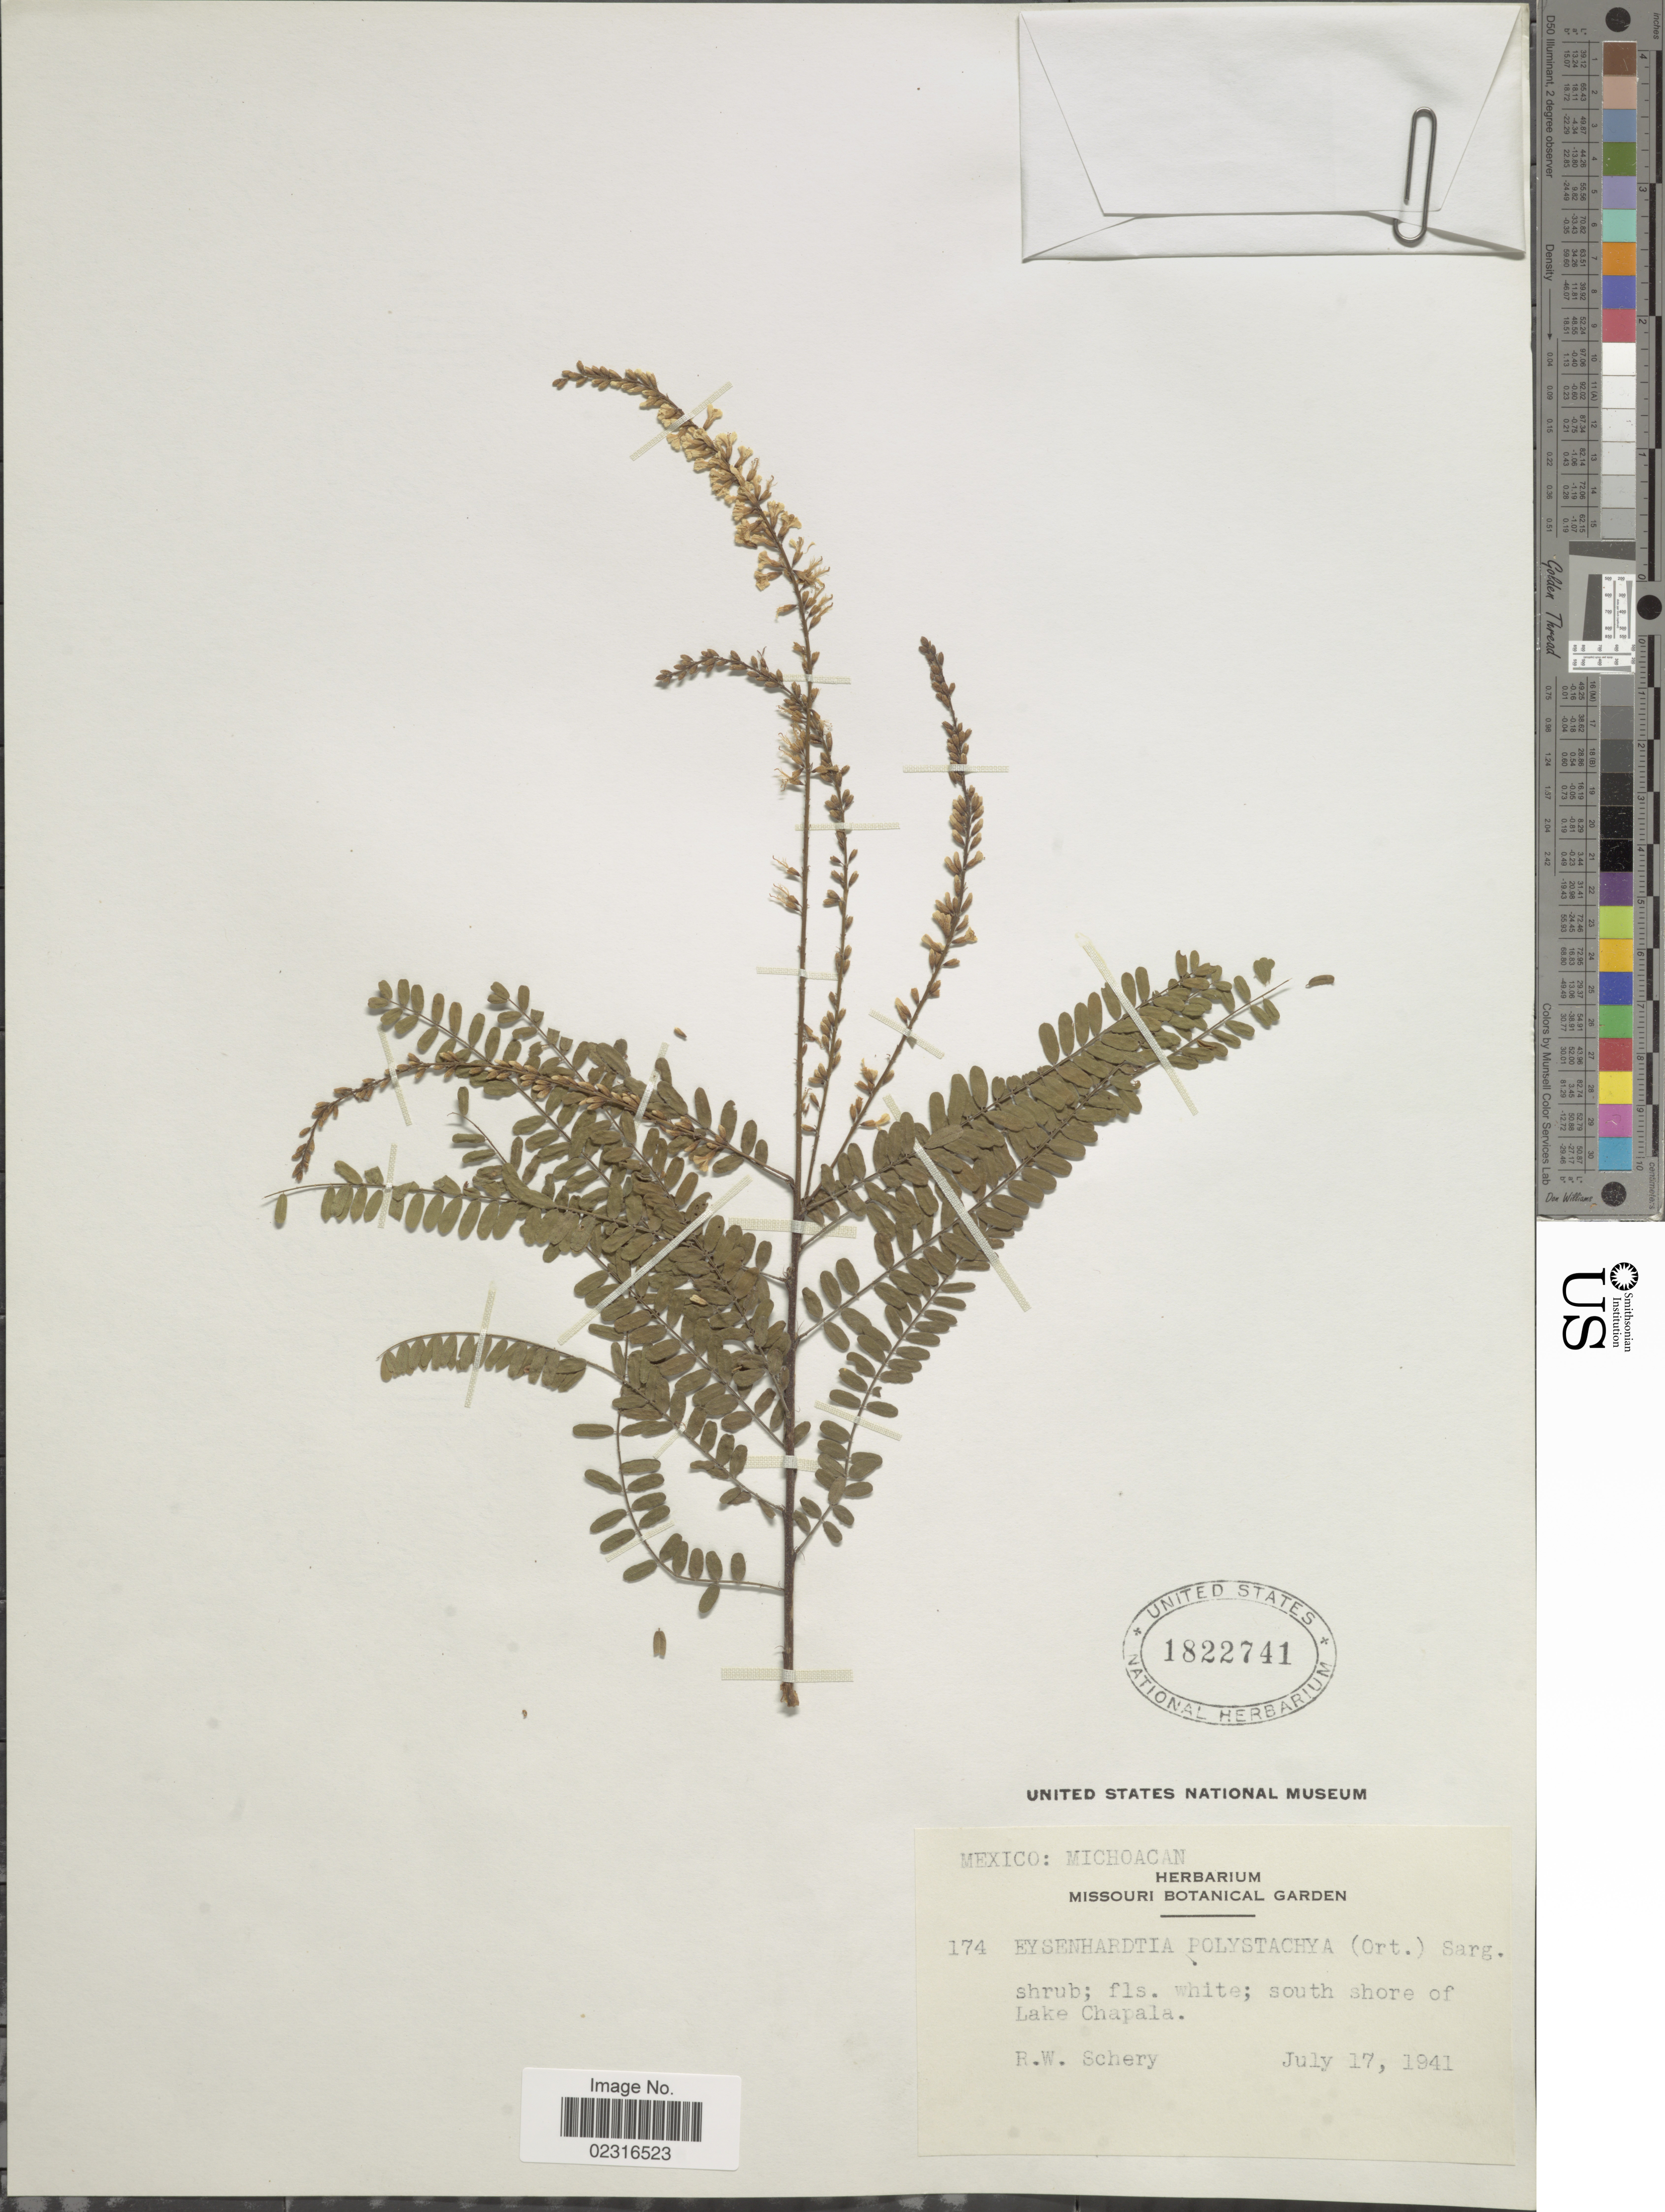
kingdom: Plantae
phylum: Tracheophyta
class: Magnoliopsida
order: Fabales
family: Fabaceae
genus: Eysenhardtia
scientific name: Eysenhardtia polystachya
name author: (Ortega) Sarg.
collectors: R. W. Schery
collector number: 174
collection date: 1941-07-17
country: Mexico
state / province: Michoacán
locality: South shore of Lake Chapala.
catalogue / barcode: US 1822741